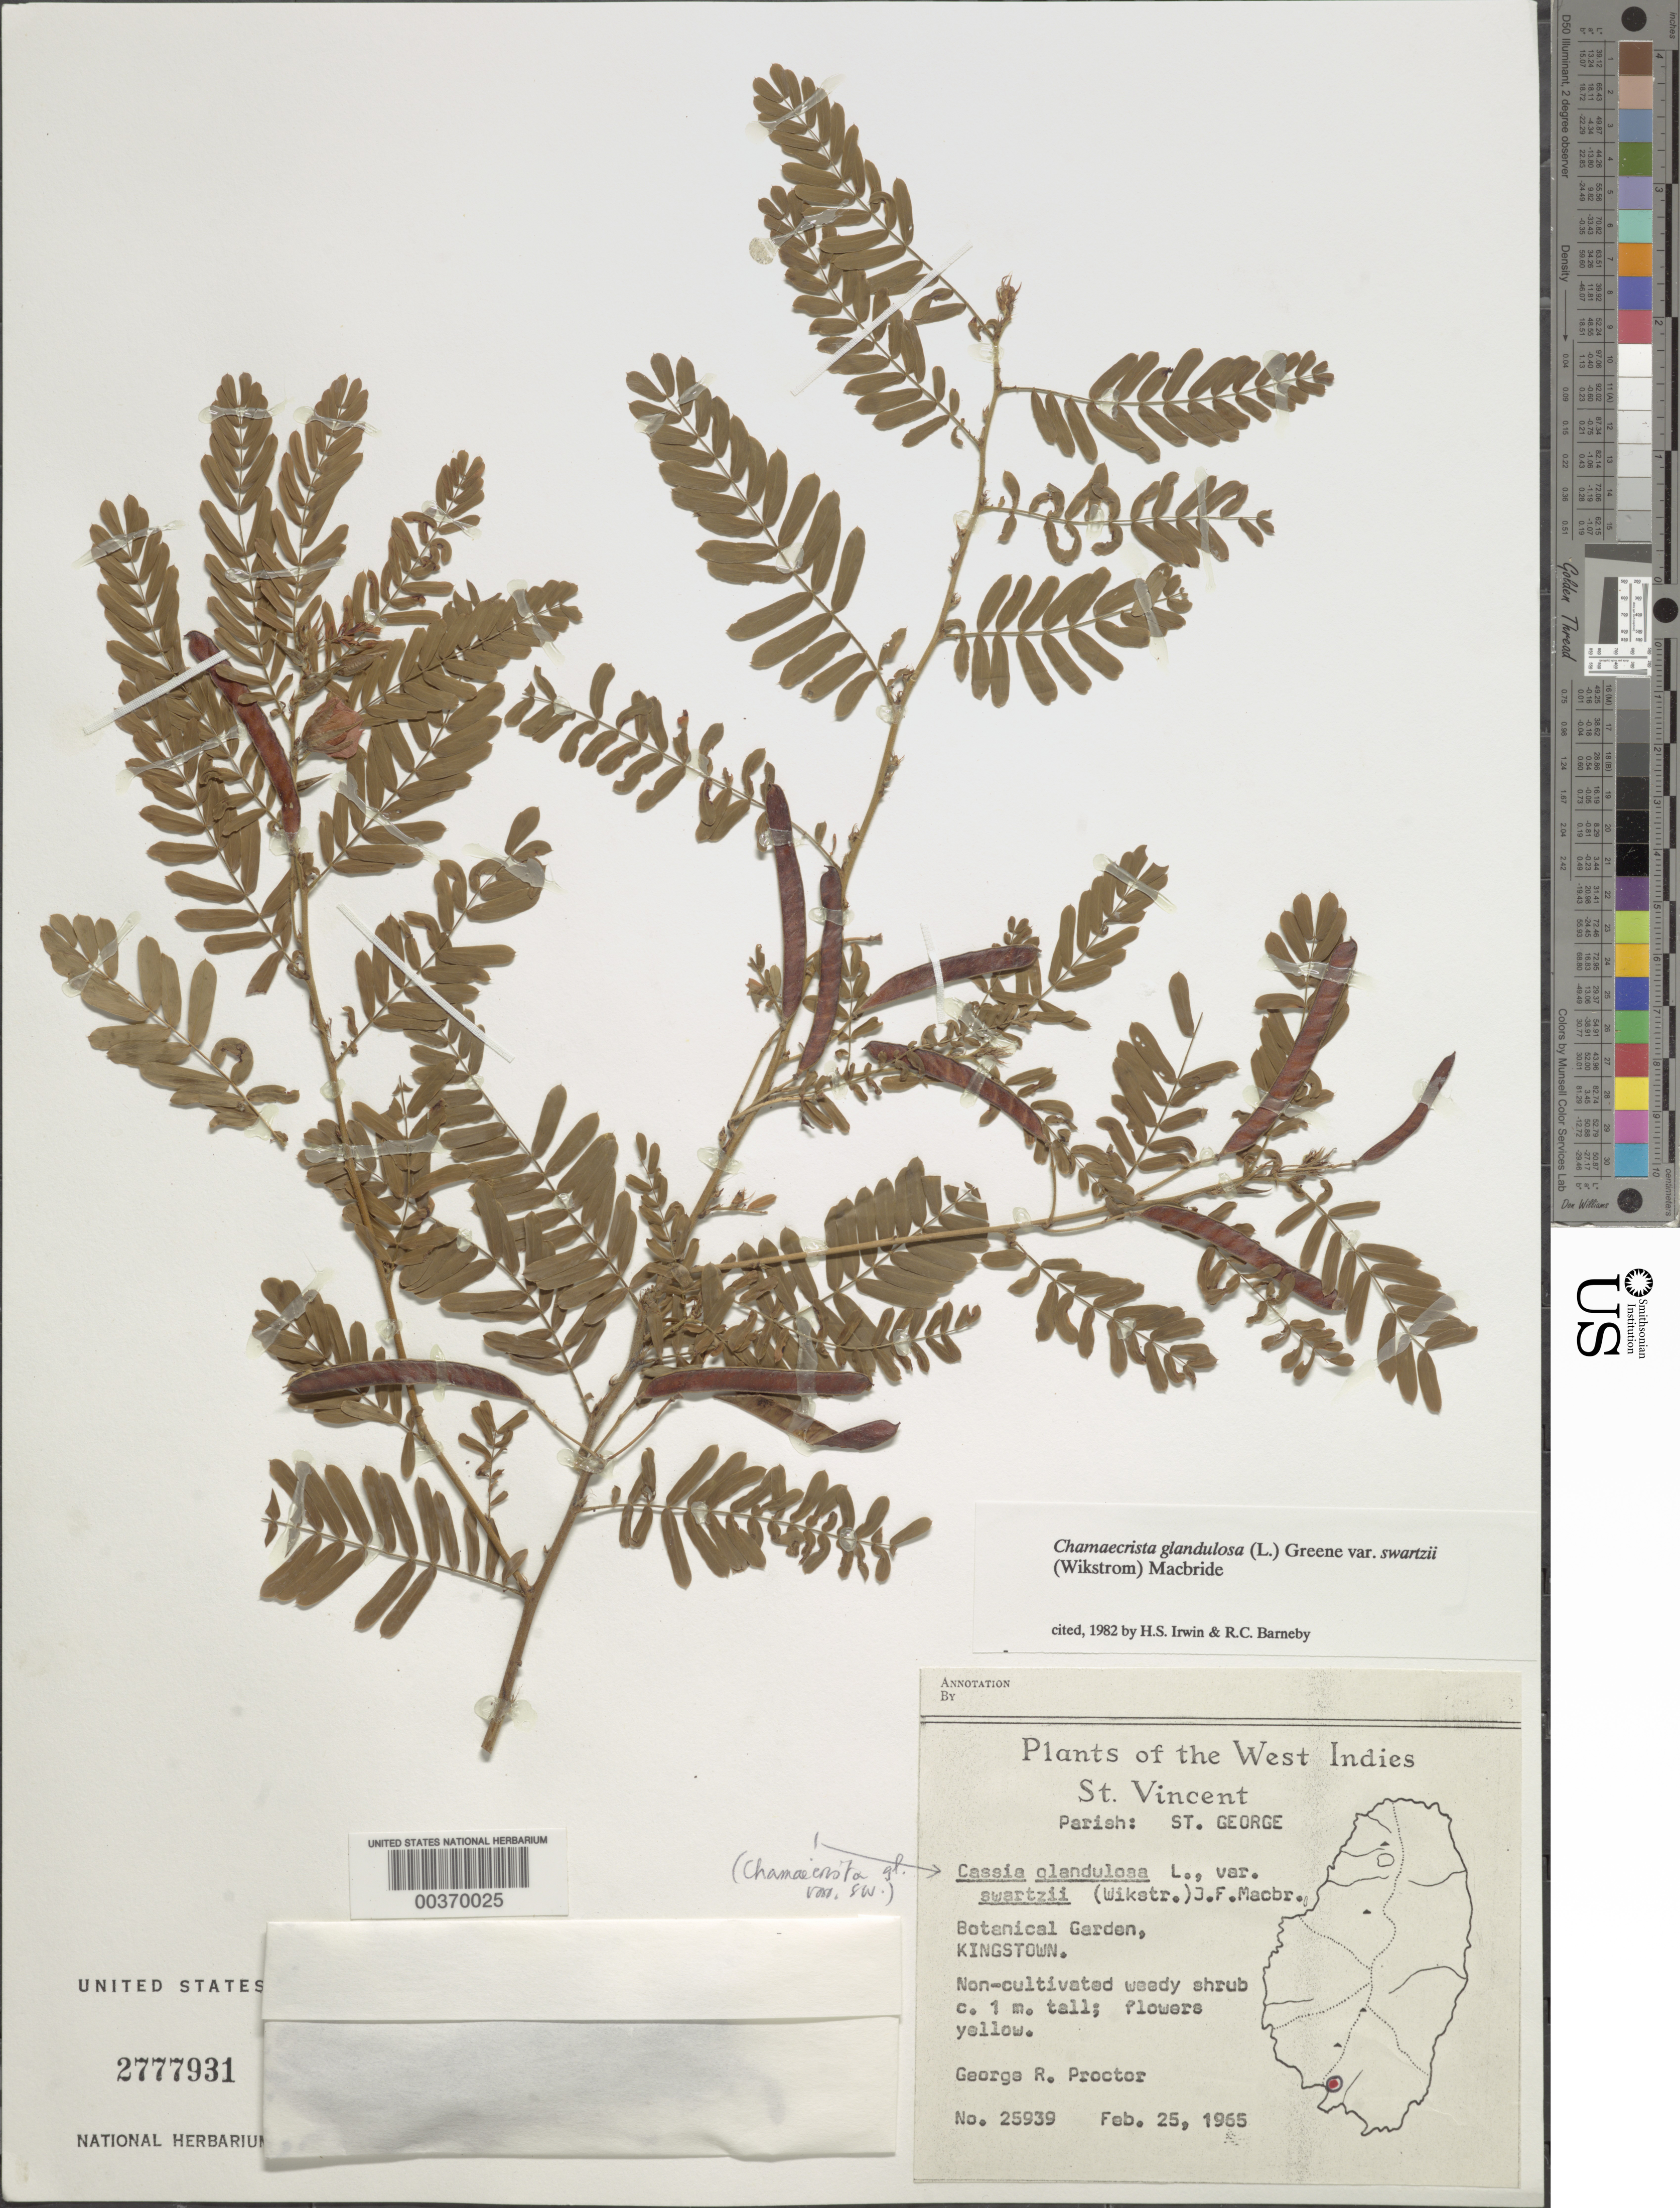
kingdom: Plantae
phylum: Tracheophyta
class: Magnoliopsida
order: Fabales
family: Fabaceae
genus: Chamaecrista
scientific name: Chamaecrista glandulosa var. swartzii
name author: (Wikstr.) H.S. Irwin & Barneby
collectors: G. R. Proctor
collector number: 25939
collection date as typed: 25 Feb 1965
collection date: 1965-02-25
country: St. Vincent - Grenadines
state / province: Saint George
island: St. Vincent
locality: Botanical garden, kingstown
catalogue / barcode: US 2777931